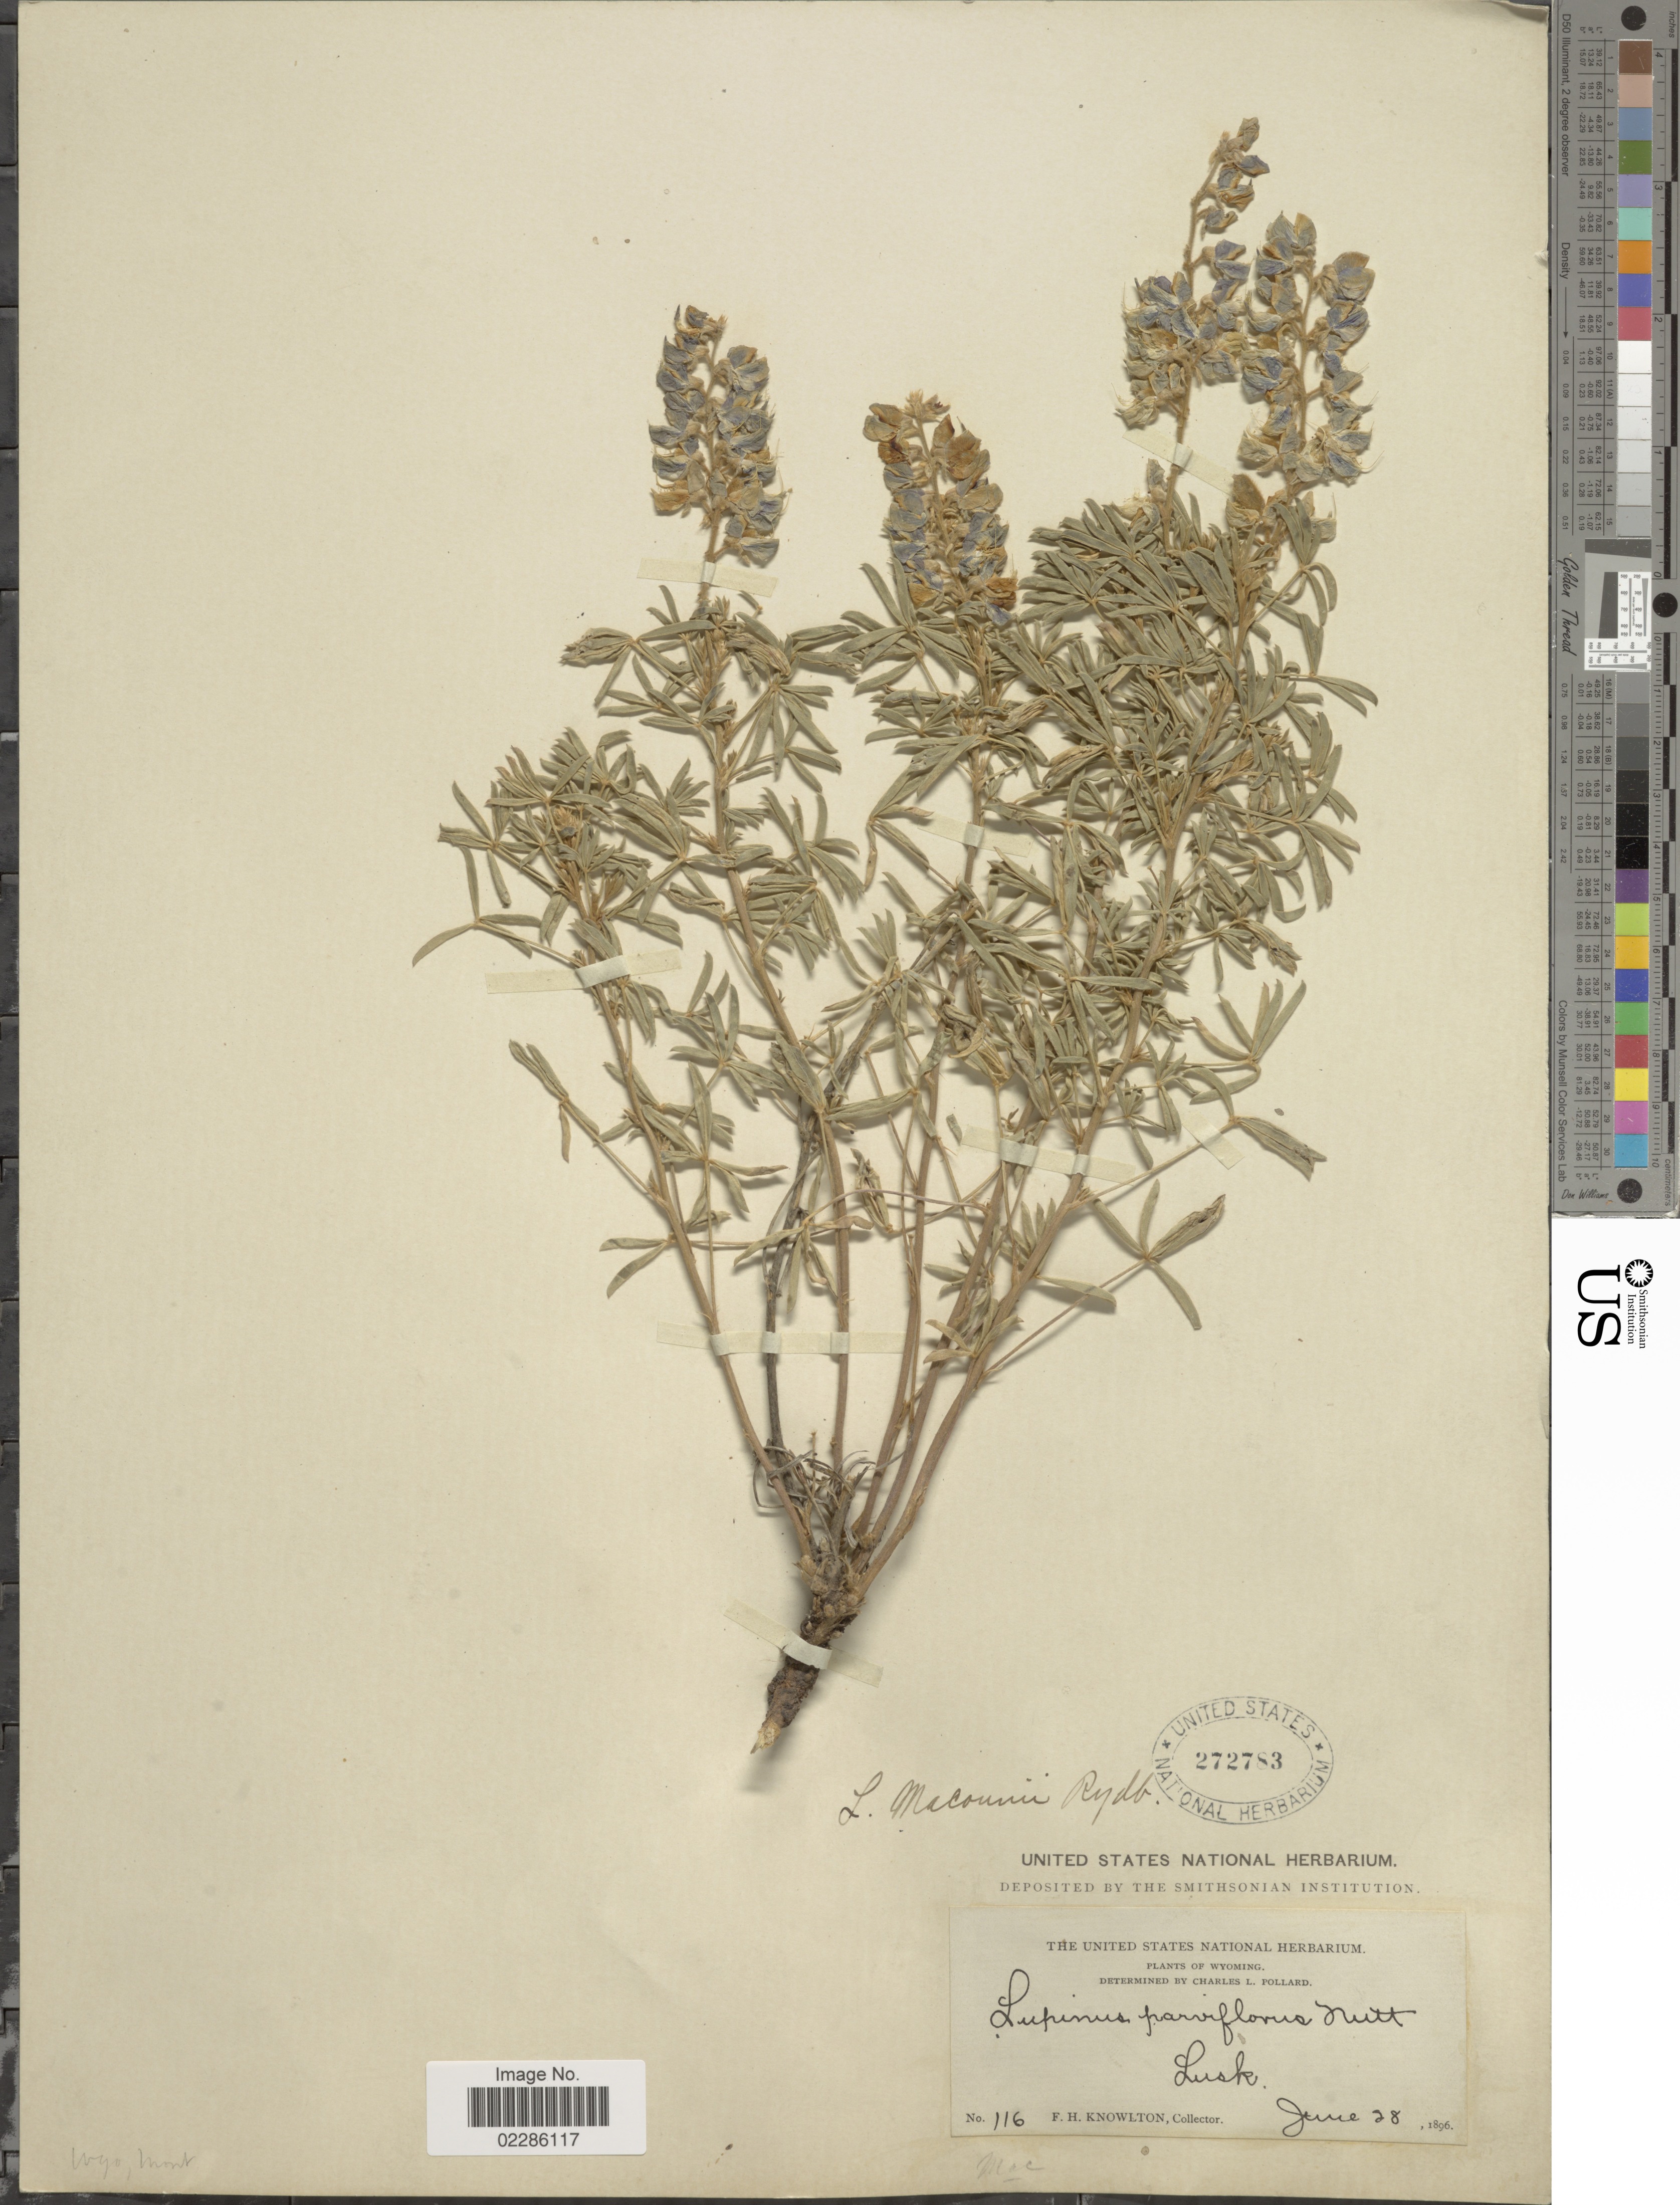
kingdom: Plantae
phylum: Tracheophyta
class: Magnoliopsida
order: Fabales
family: Fabaceae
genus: Lupinus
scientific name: Lupinus macounii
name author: Rydb.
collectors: F. H. Knowlton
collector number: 116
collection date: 1896-06-28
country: United States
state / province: Wyoming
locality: Lusk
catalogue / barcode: US 272783